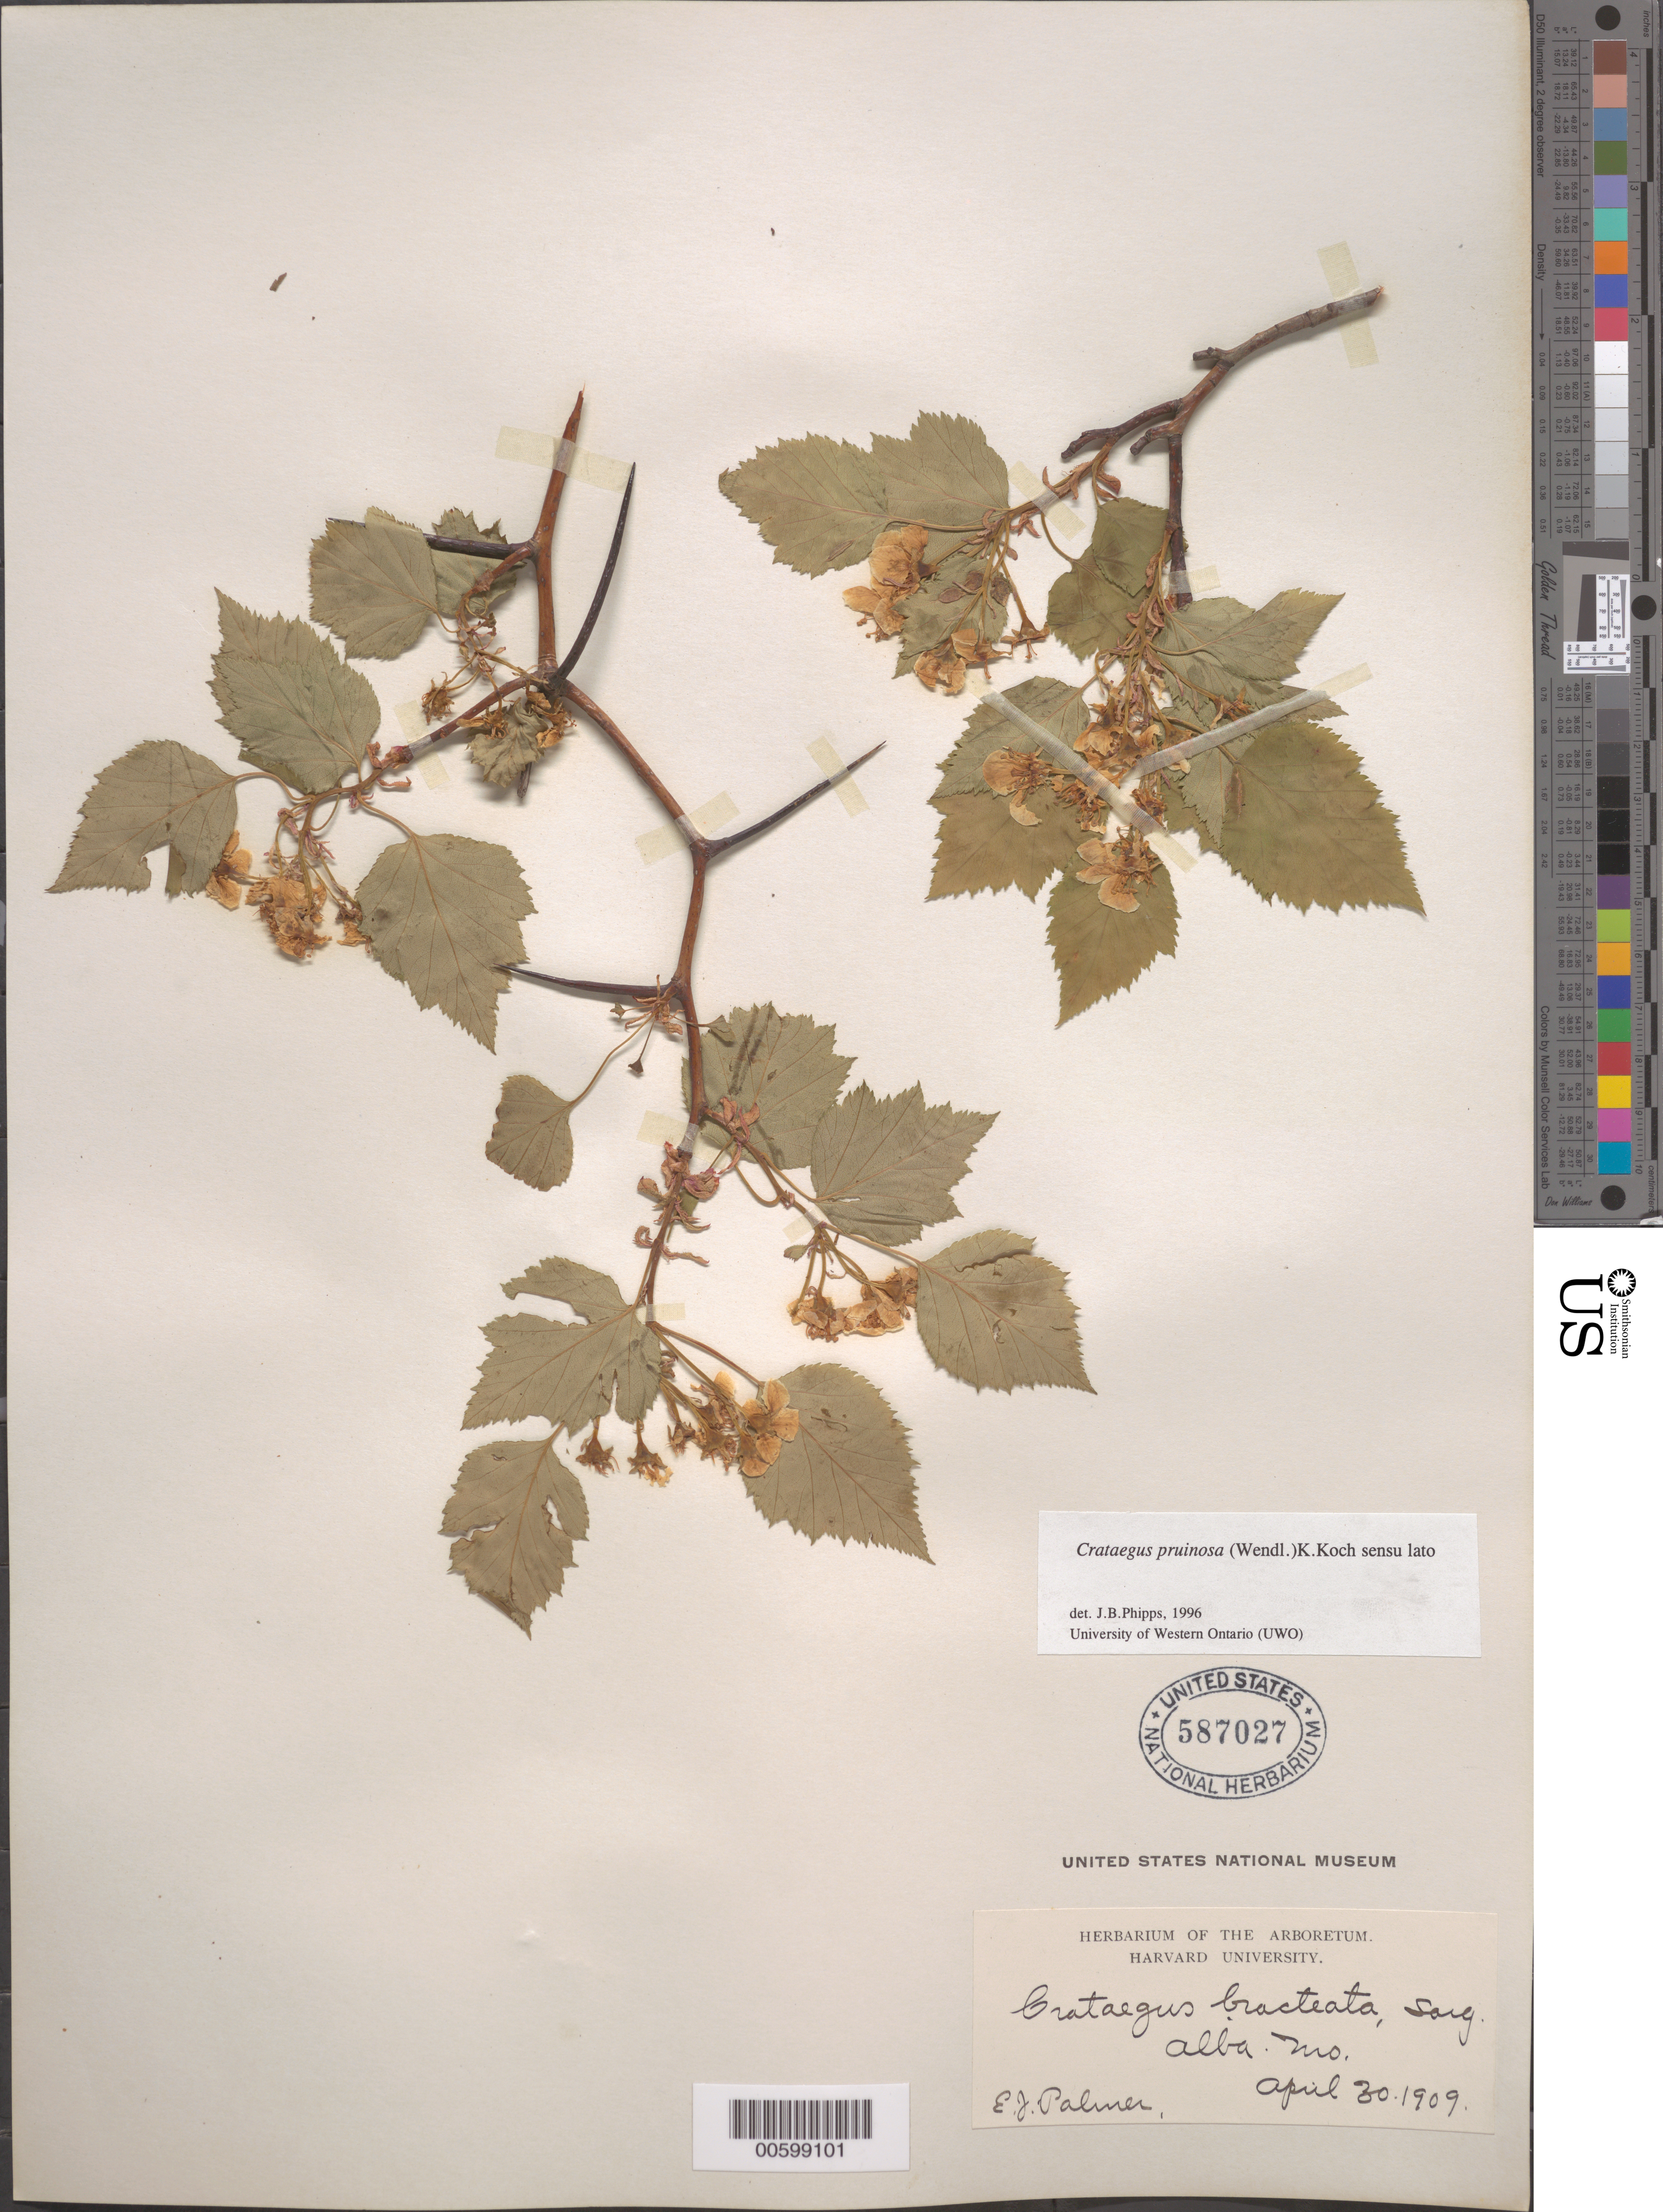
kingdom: Plantae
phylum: Tracheophyta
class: Magnoliopsida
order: Rosales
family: Rosaceae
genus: Crataegus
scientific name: Crataegus pruinosa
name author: (H.L. Wendl.) K. Koch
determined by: Phipps, James B., (UWO), University of Western Ontario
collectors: E. J. Palmer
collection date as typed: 30 Apr 1909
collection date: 1909-04-30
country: United States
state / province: Missouri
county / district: Jasper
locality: Alba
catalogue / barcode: US 587027